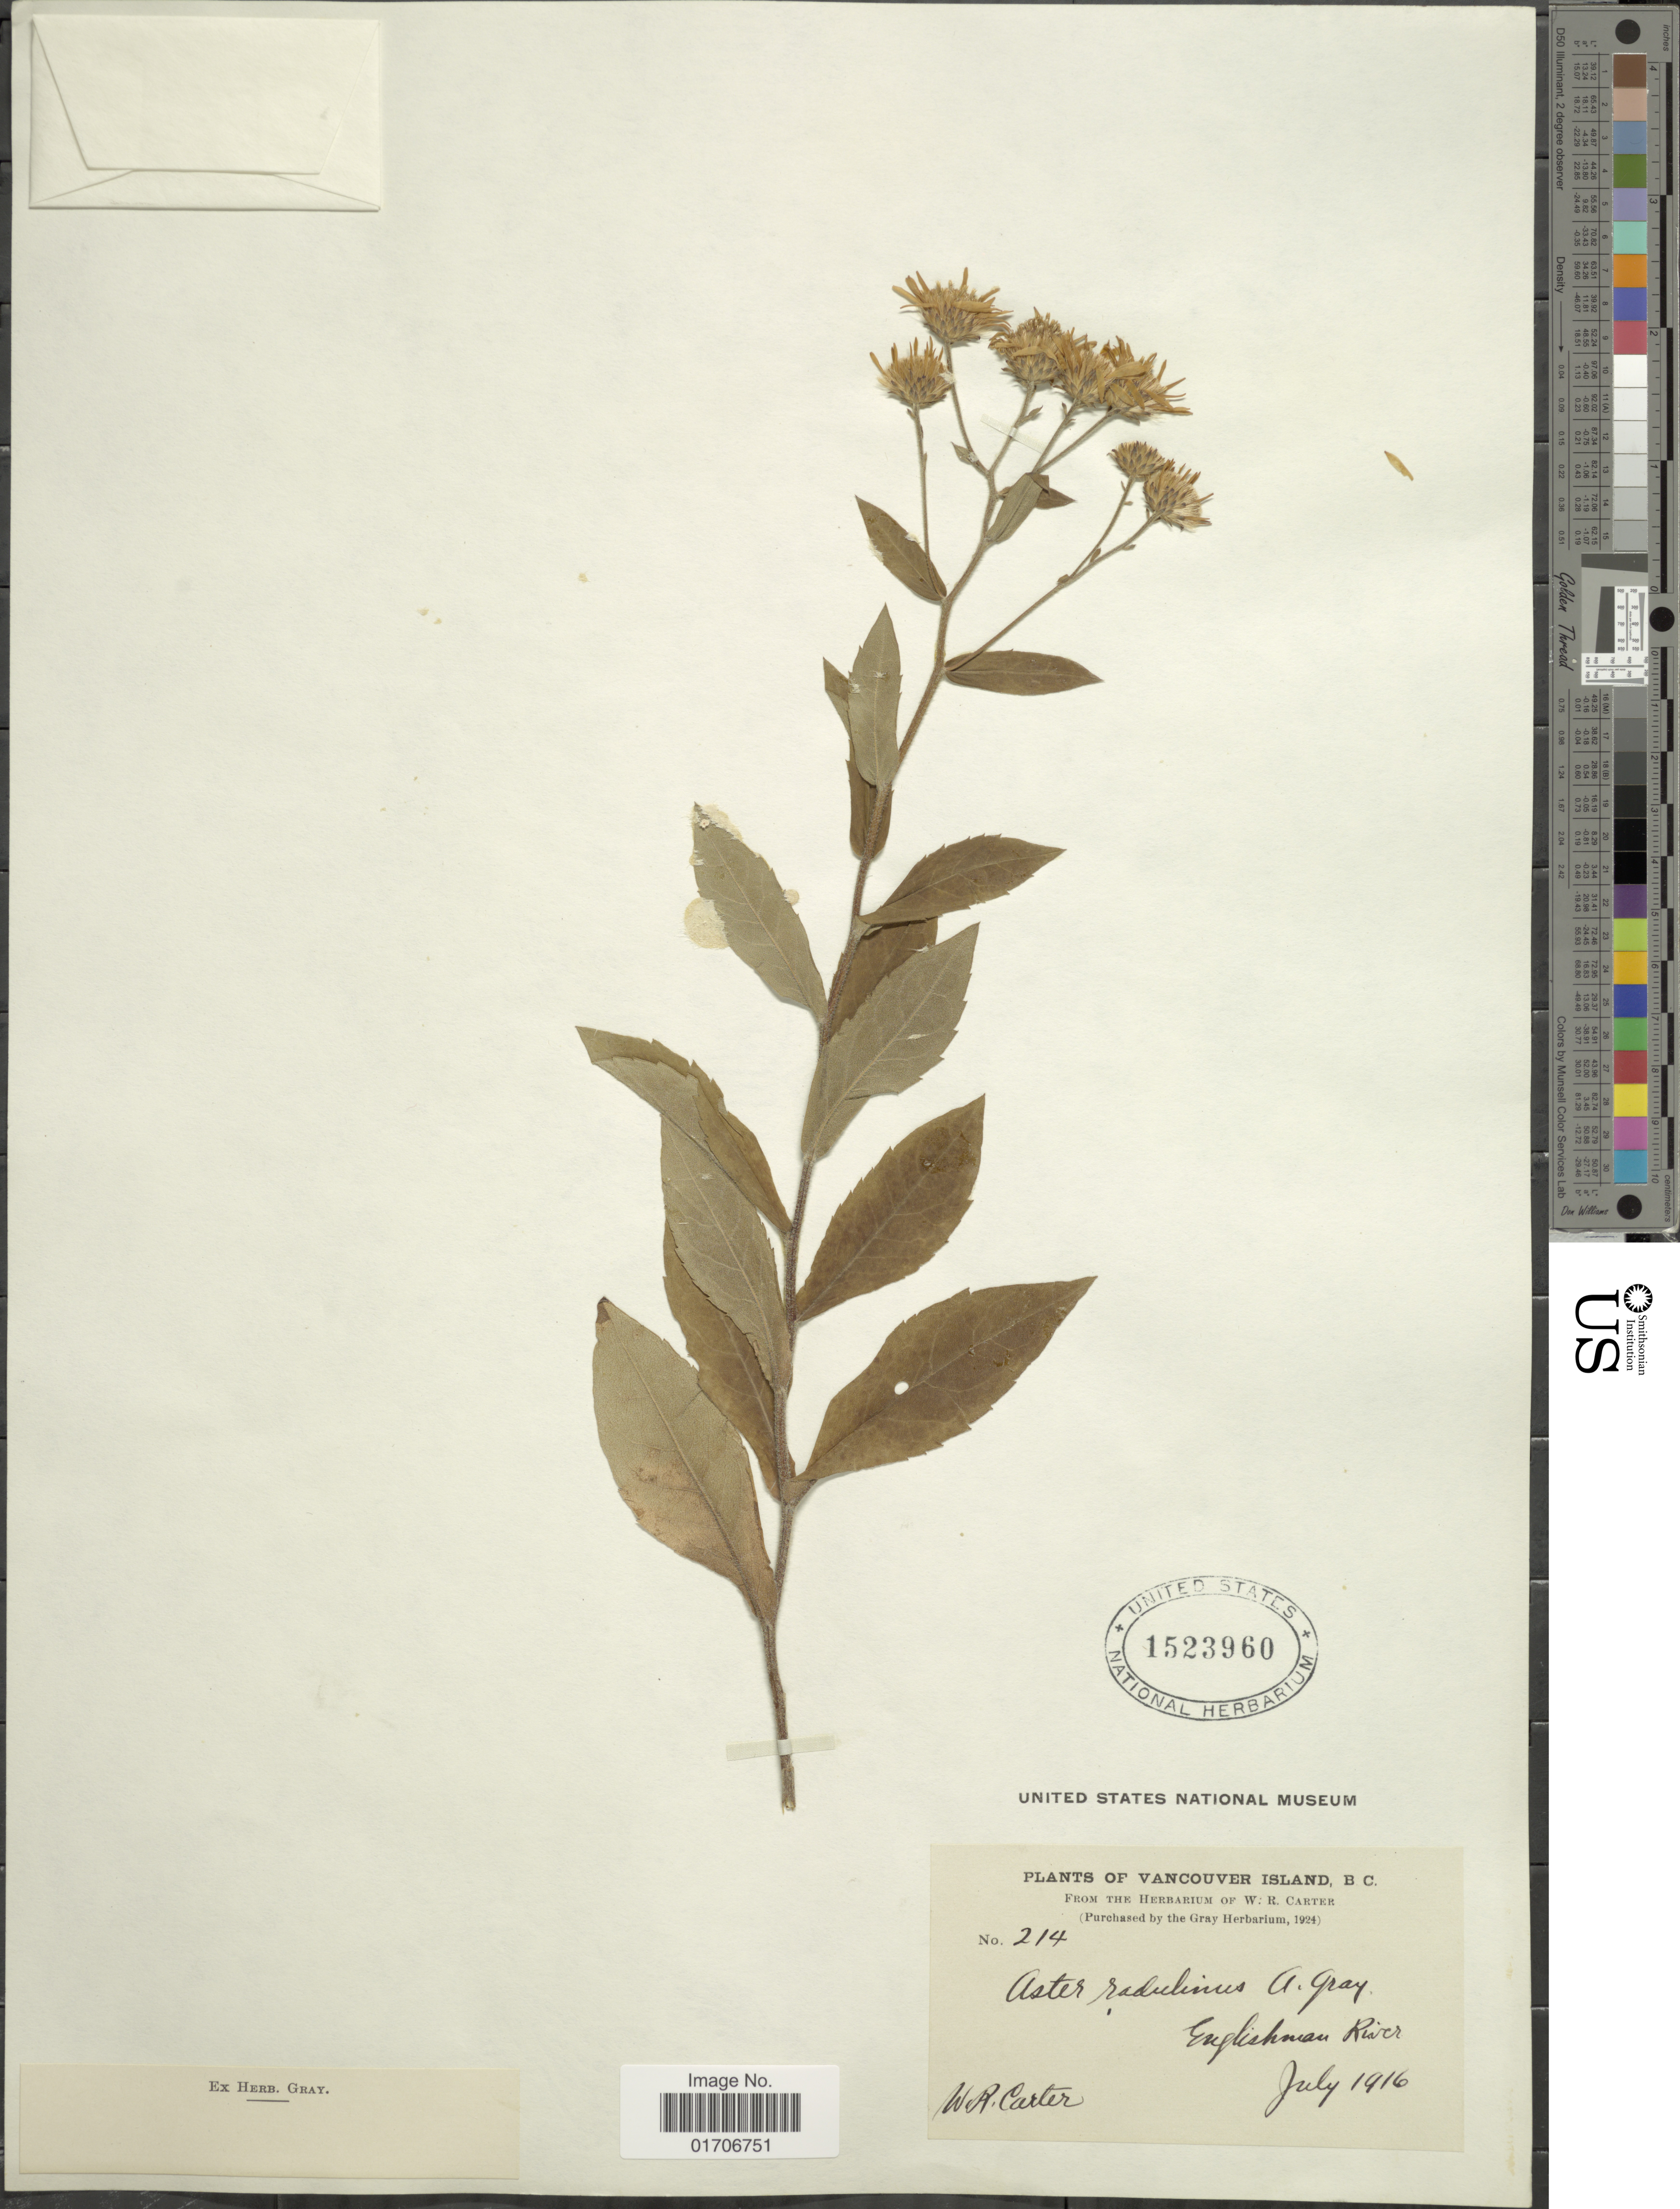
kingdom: Plantae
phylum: Tracheophyta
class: Magnoliopsida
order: Asterales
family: Asteraceae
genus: Eurybia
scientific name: Eurybia radulina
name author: (A. Gray) G.L. Nesom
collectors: W. R. Carter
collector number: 214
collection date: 1916-07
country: Canada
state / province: British Columbia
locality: Vancouver Island, B.C. Englishman River.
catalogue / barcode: US 1523960